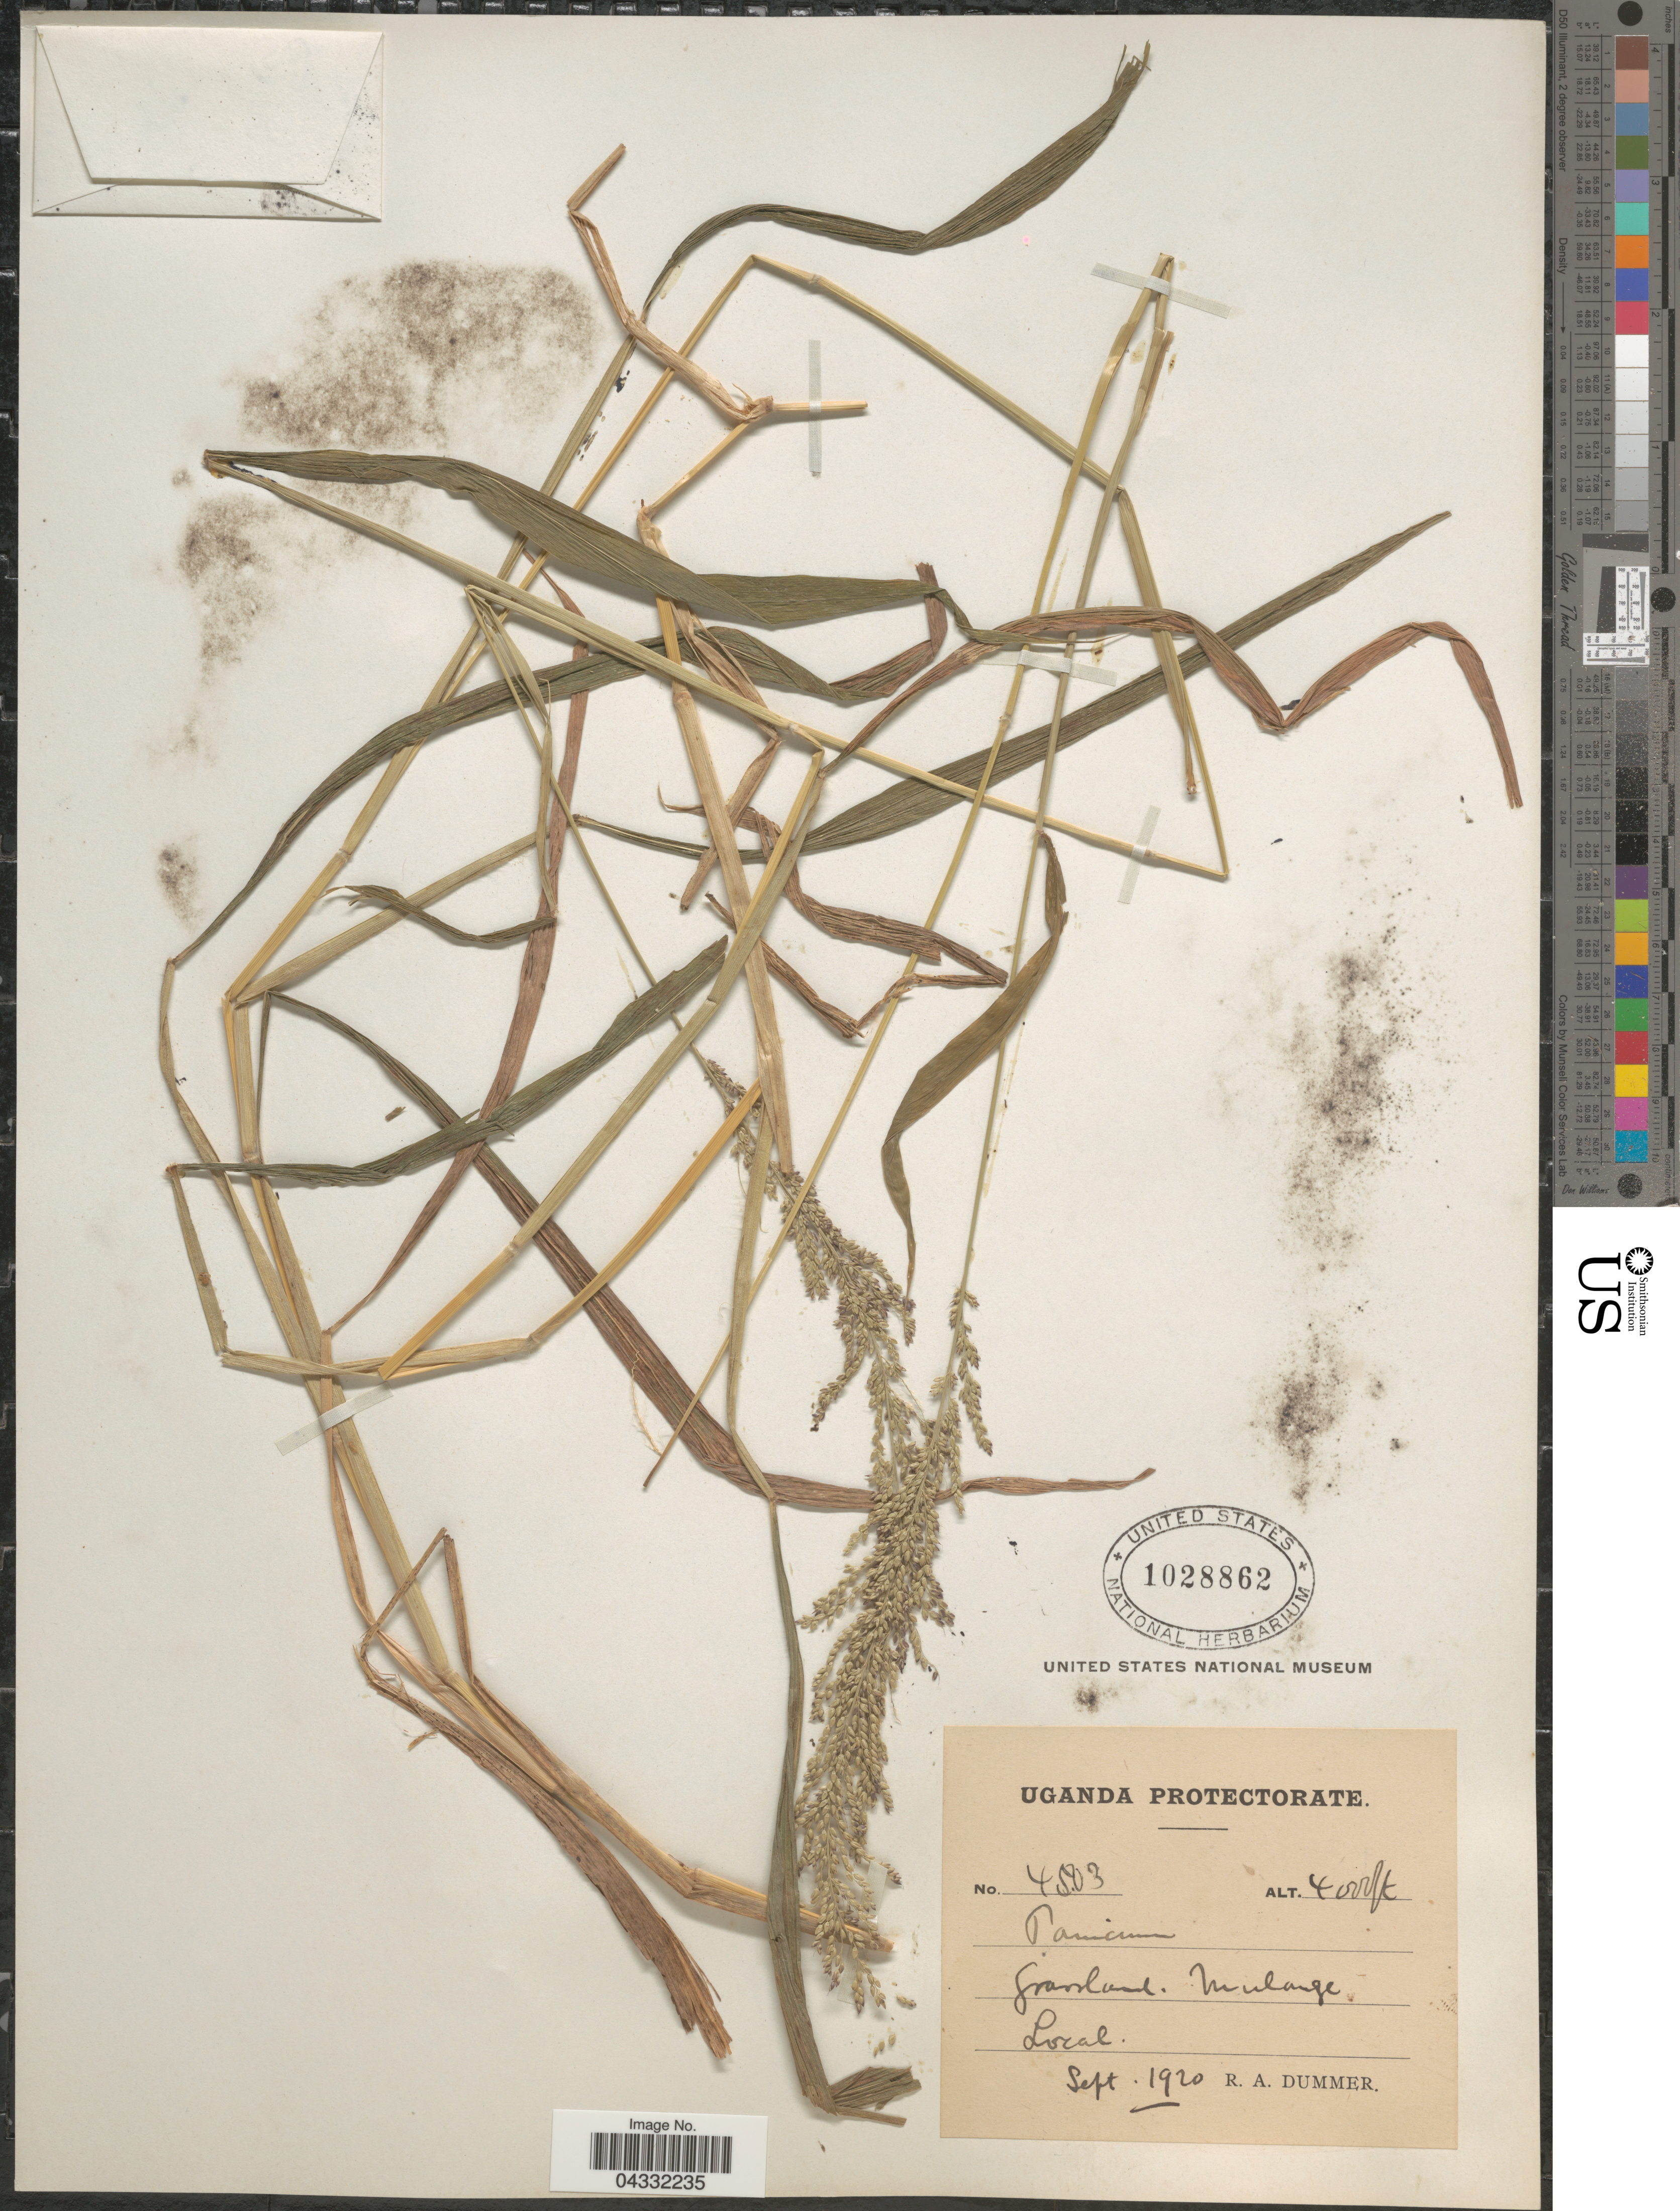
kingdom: Plantae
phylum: Tracheophyta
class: Liliopsida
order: Poales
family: Poaceae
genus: Setaria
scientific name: Setaria sp.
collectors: R. Dümmer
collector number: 4503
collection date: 1920-09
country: Uganda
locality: Uganda Protectorate. Grassland. Mulange.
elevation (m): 1219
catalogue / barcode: US 1028862